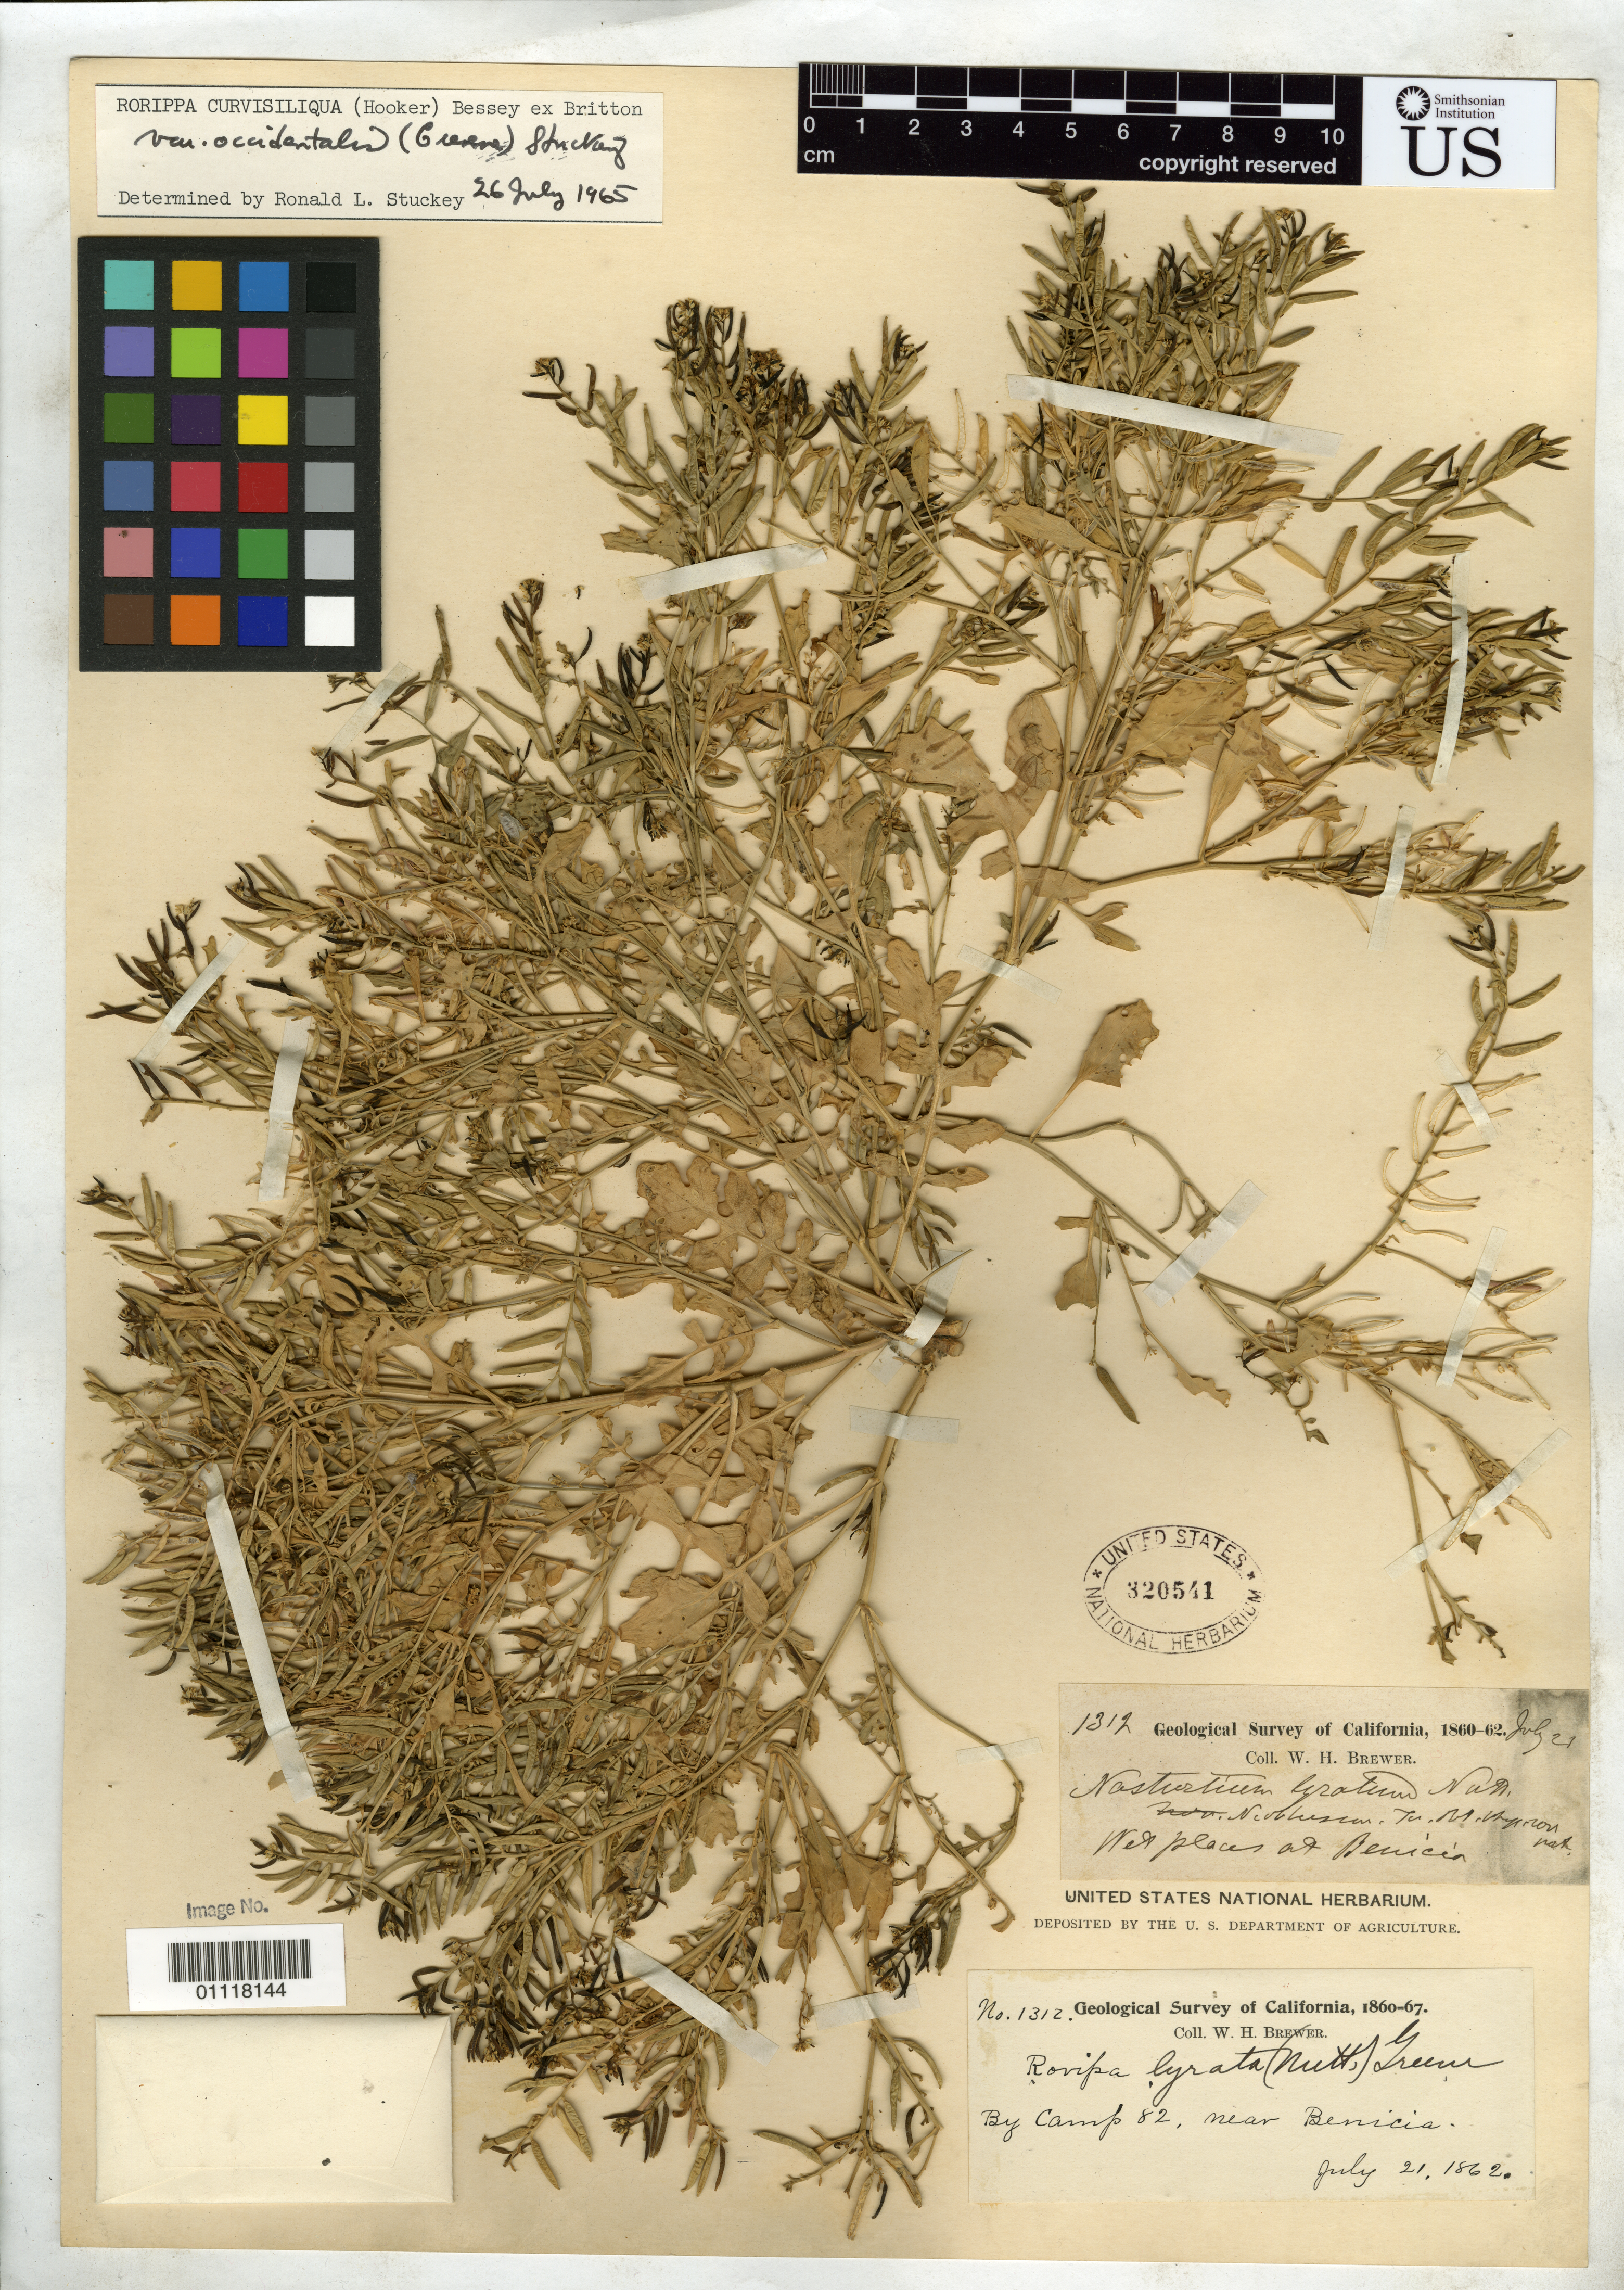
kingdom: Plantae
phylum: Tracheophyta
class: Magnoliopsida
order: Brassicales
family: Brassicaceae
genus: Rorippa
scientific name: Rorippa curvisiliqua var. occidentalis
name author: (Greene) Stuckey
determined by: Stuckey, R. L.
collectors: W. H. Brewer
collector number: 1312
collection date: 1862-07-21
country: United States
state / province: California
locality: By camp 82, near Benicia.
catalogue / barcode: US 320541